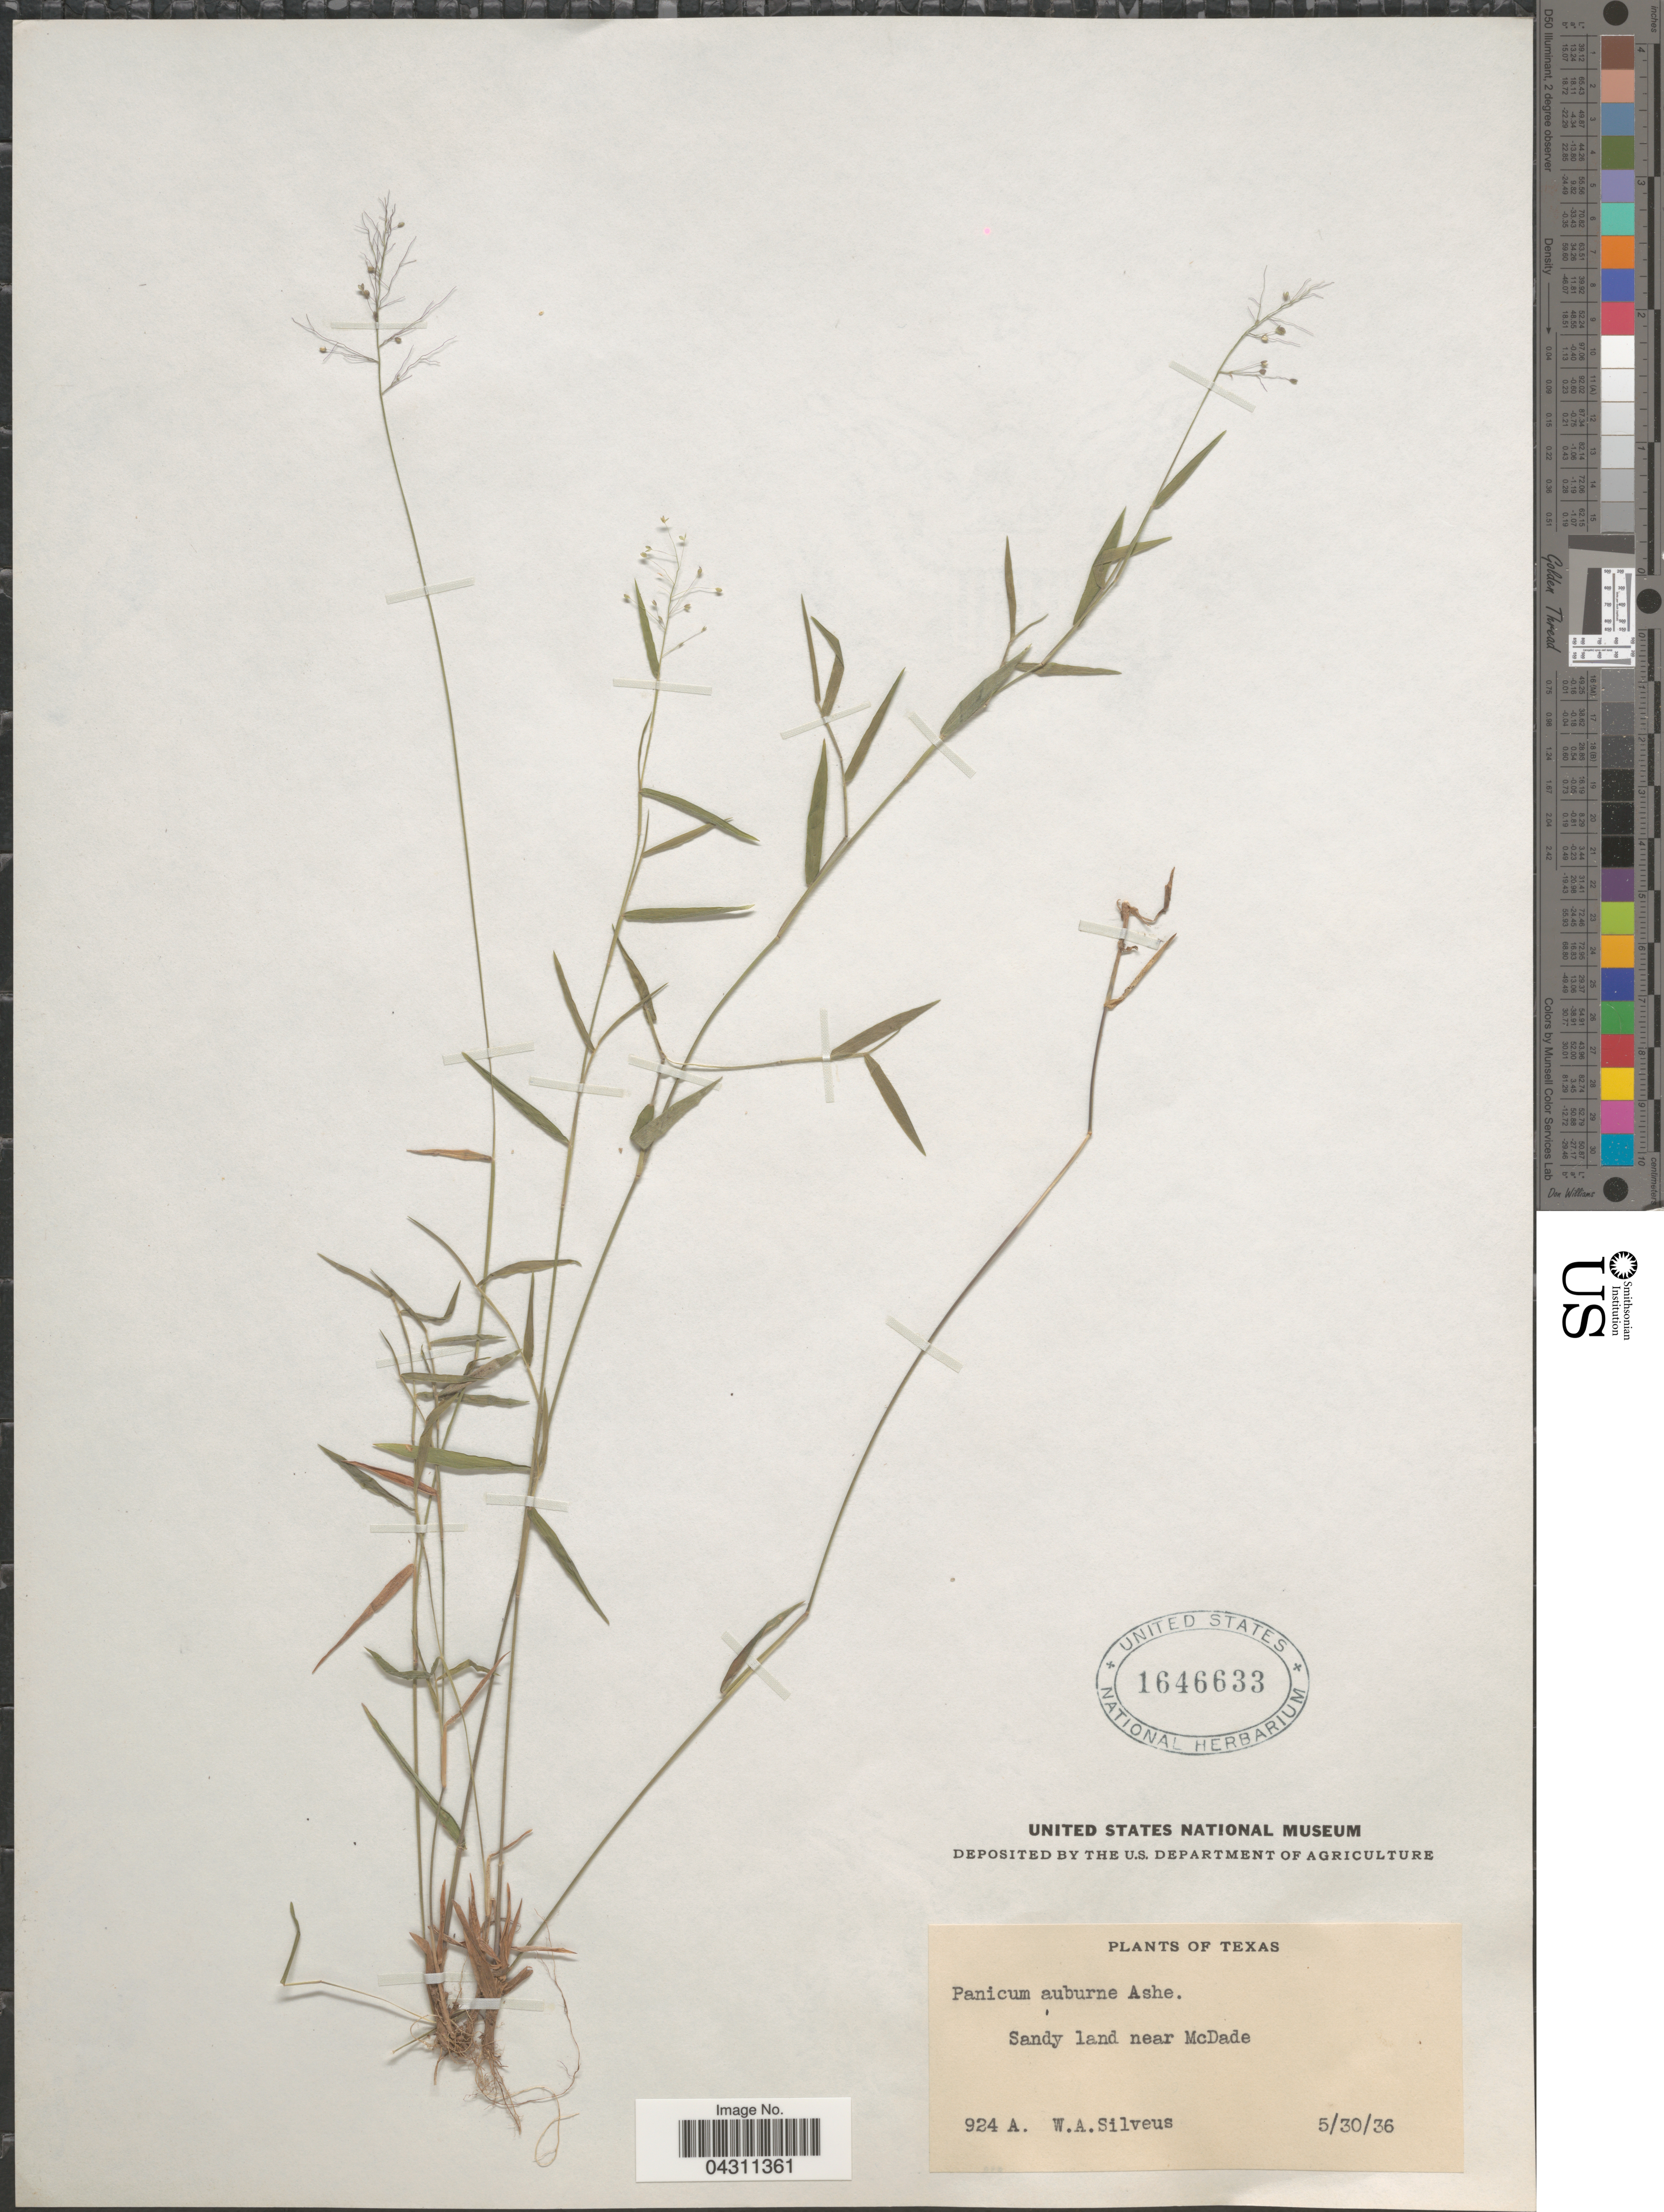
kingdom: Plantae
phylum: Tracheophyta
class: Liliopsida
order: Poales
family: Poaceae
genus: Dichanthelium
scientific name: Dichanthelium sphaerocarpon var. sphaerocarpon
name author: (Elliott) Gould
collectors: W. Silveus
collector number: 924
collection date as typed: Transcribed d/m/y: 30/5/36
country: United States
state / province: Texas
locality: Sandy land near McDade.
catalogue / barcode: US 1646633